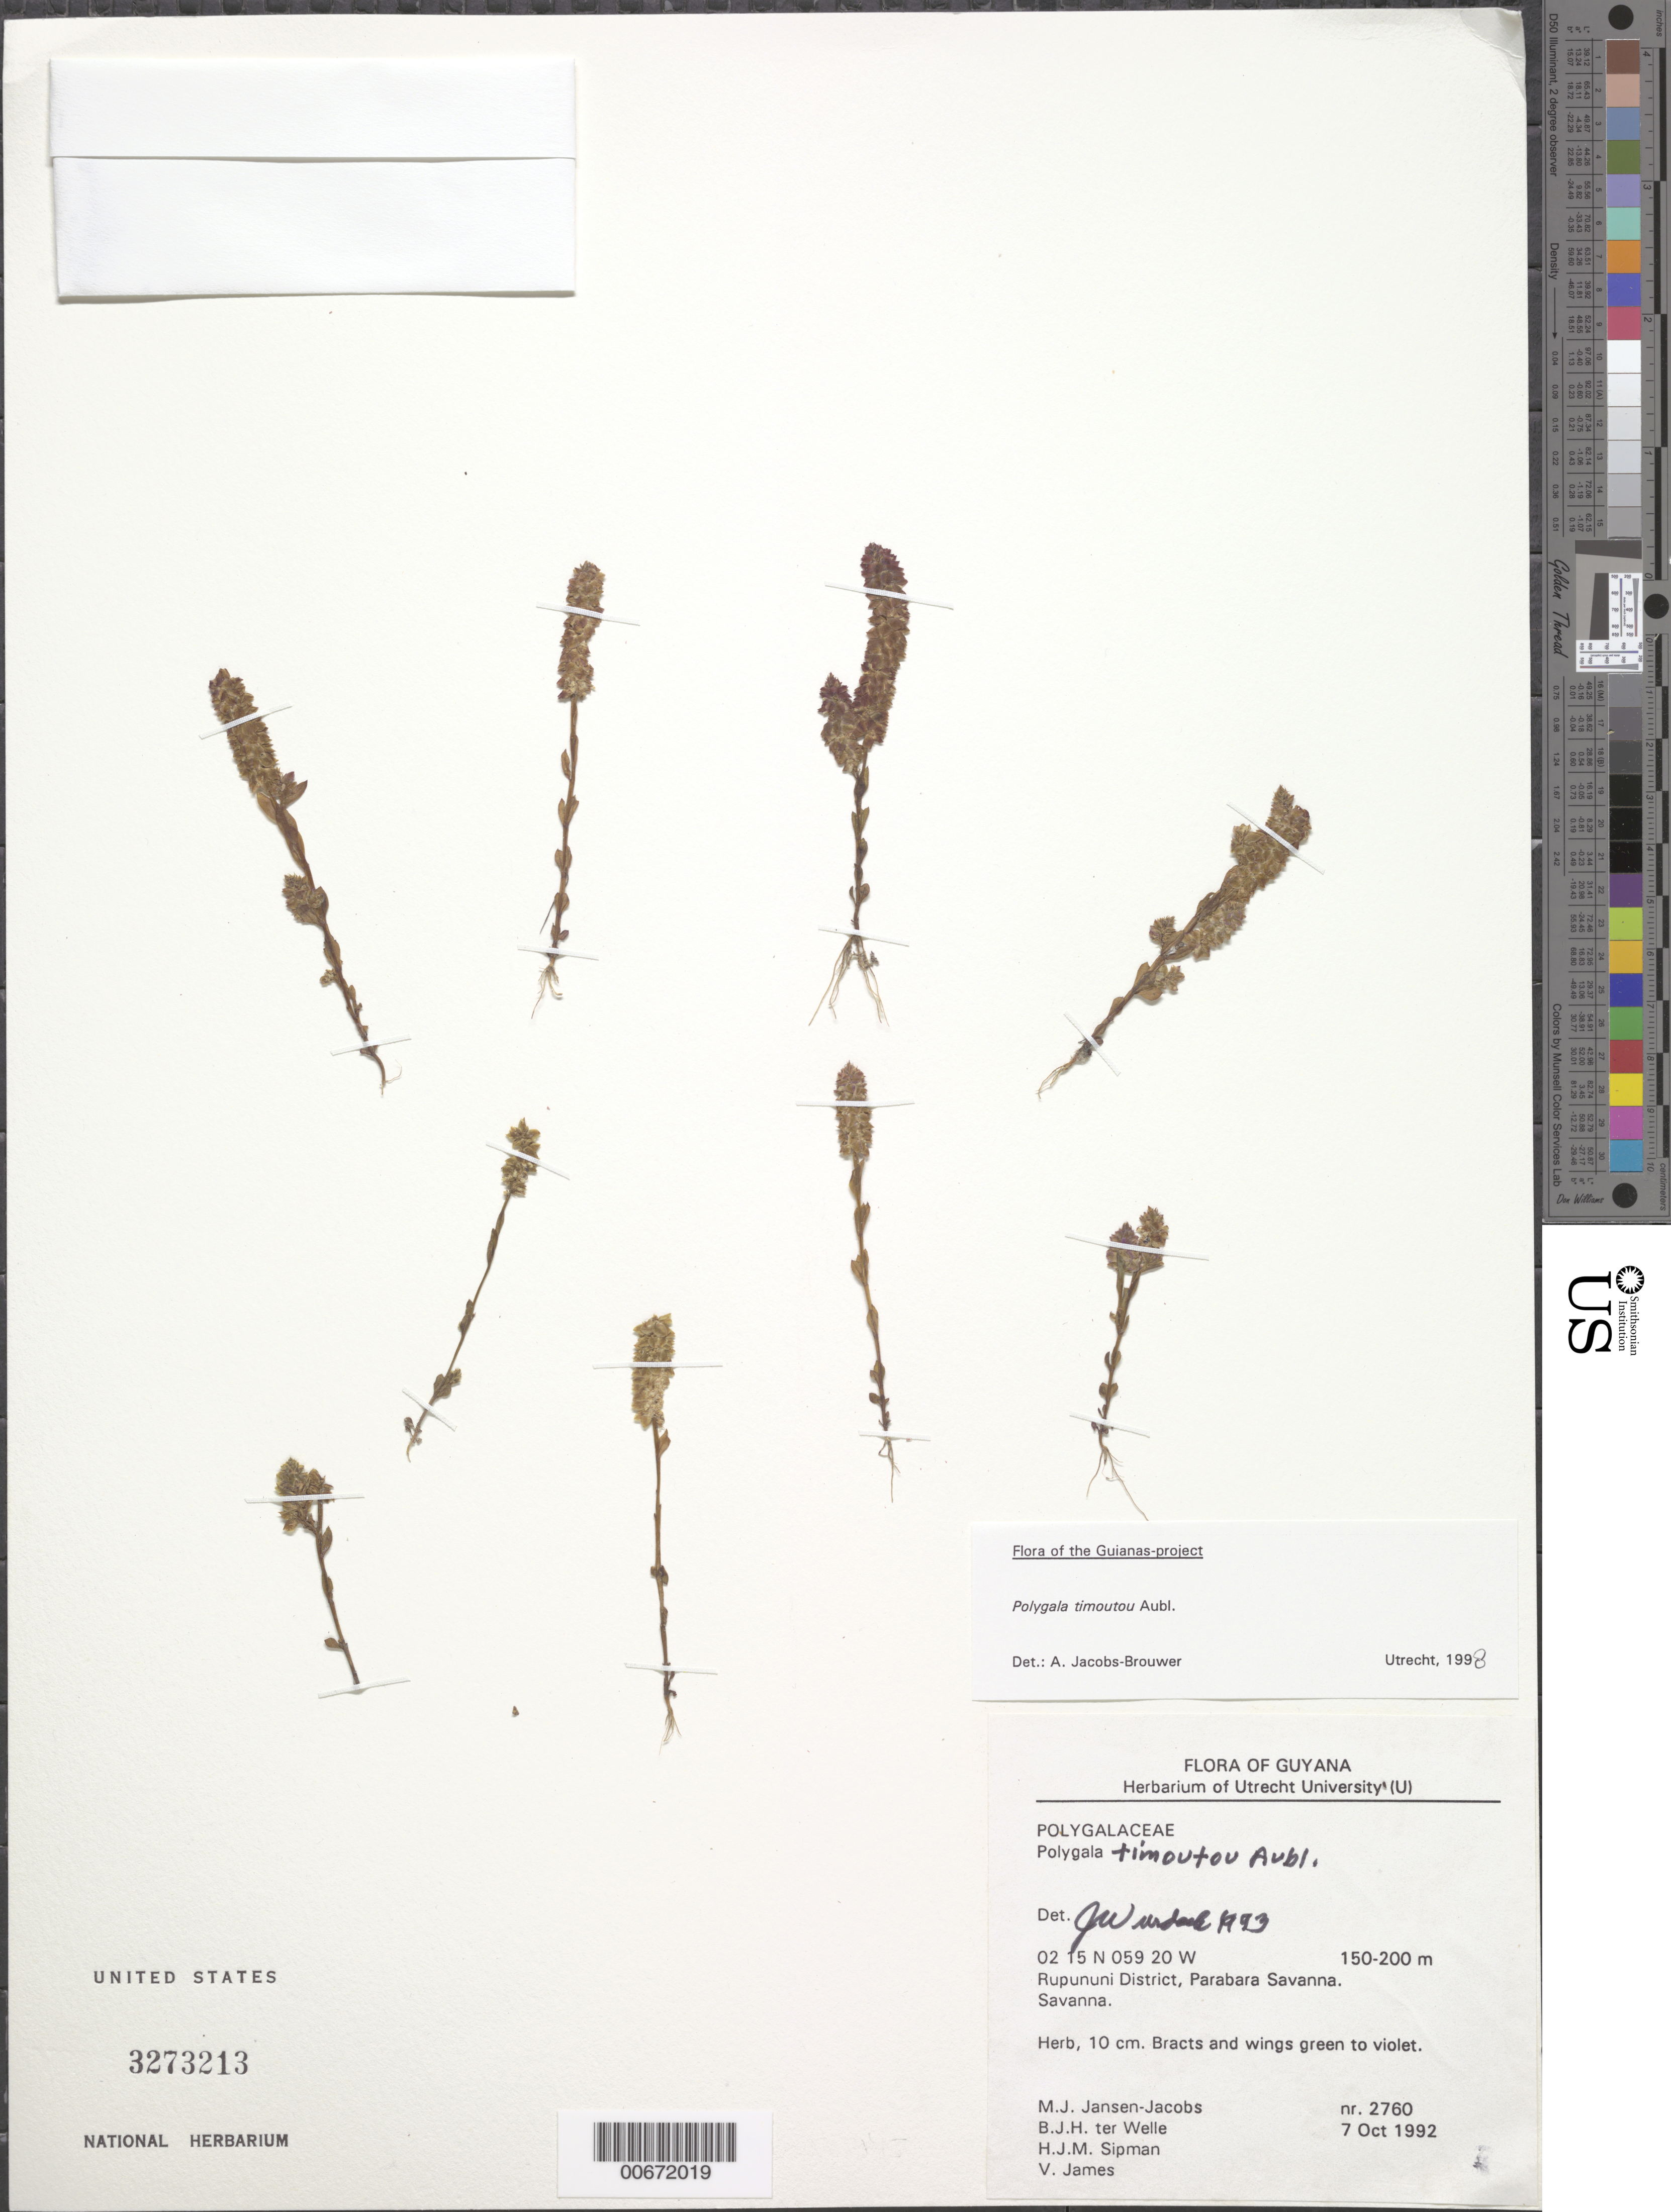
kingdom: Plantae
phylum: Tracheophyta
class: Magnoliopsida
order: Fabales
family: Polygalaceae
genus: Polygala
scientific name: Polygala timoutou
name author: Aubl.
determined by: Jacobs-Brouwer, A.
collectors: M. J. Jansen-Jacobs, B. Welle, H. J. M. Sipman & V. James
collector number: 2760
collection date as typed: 7-Oct-92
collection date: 1992-10-07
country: Guyana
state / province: U. Takutu-U. Essequibo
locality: Parabara Savanna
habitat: Savanna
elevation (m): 150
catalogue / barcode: US 3273213